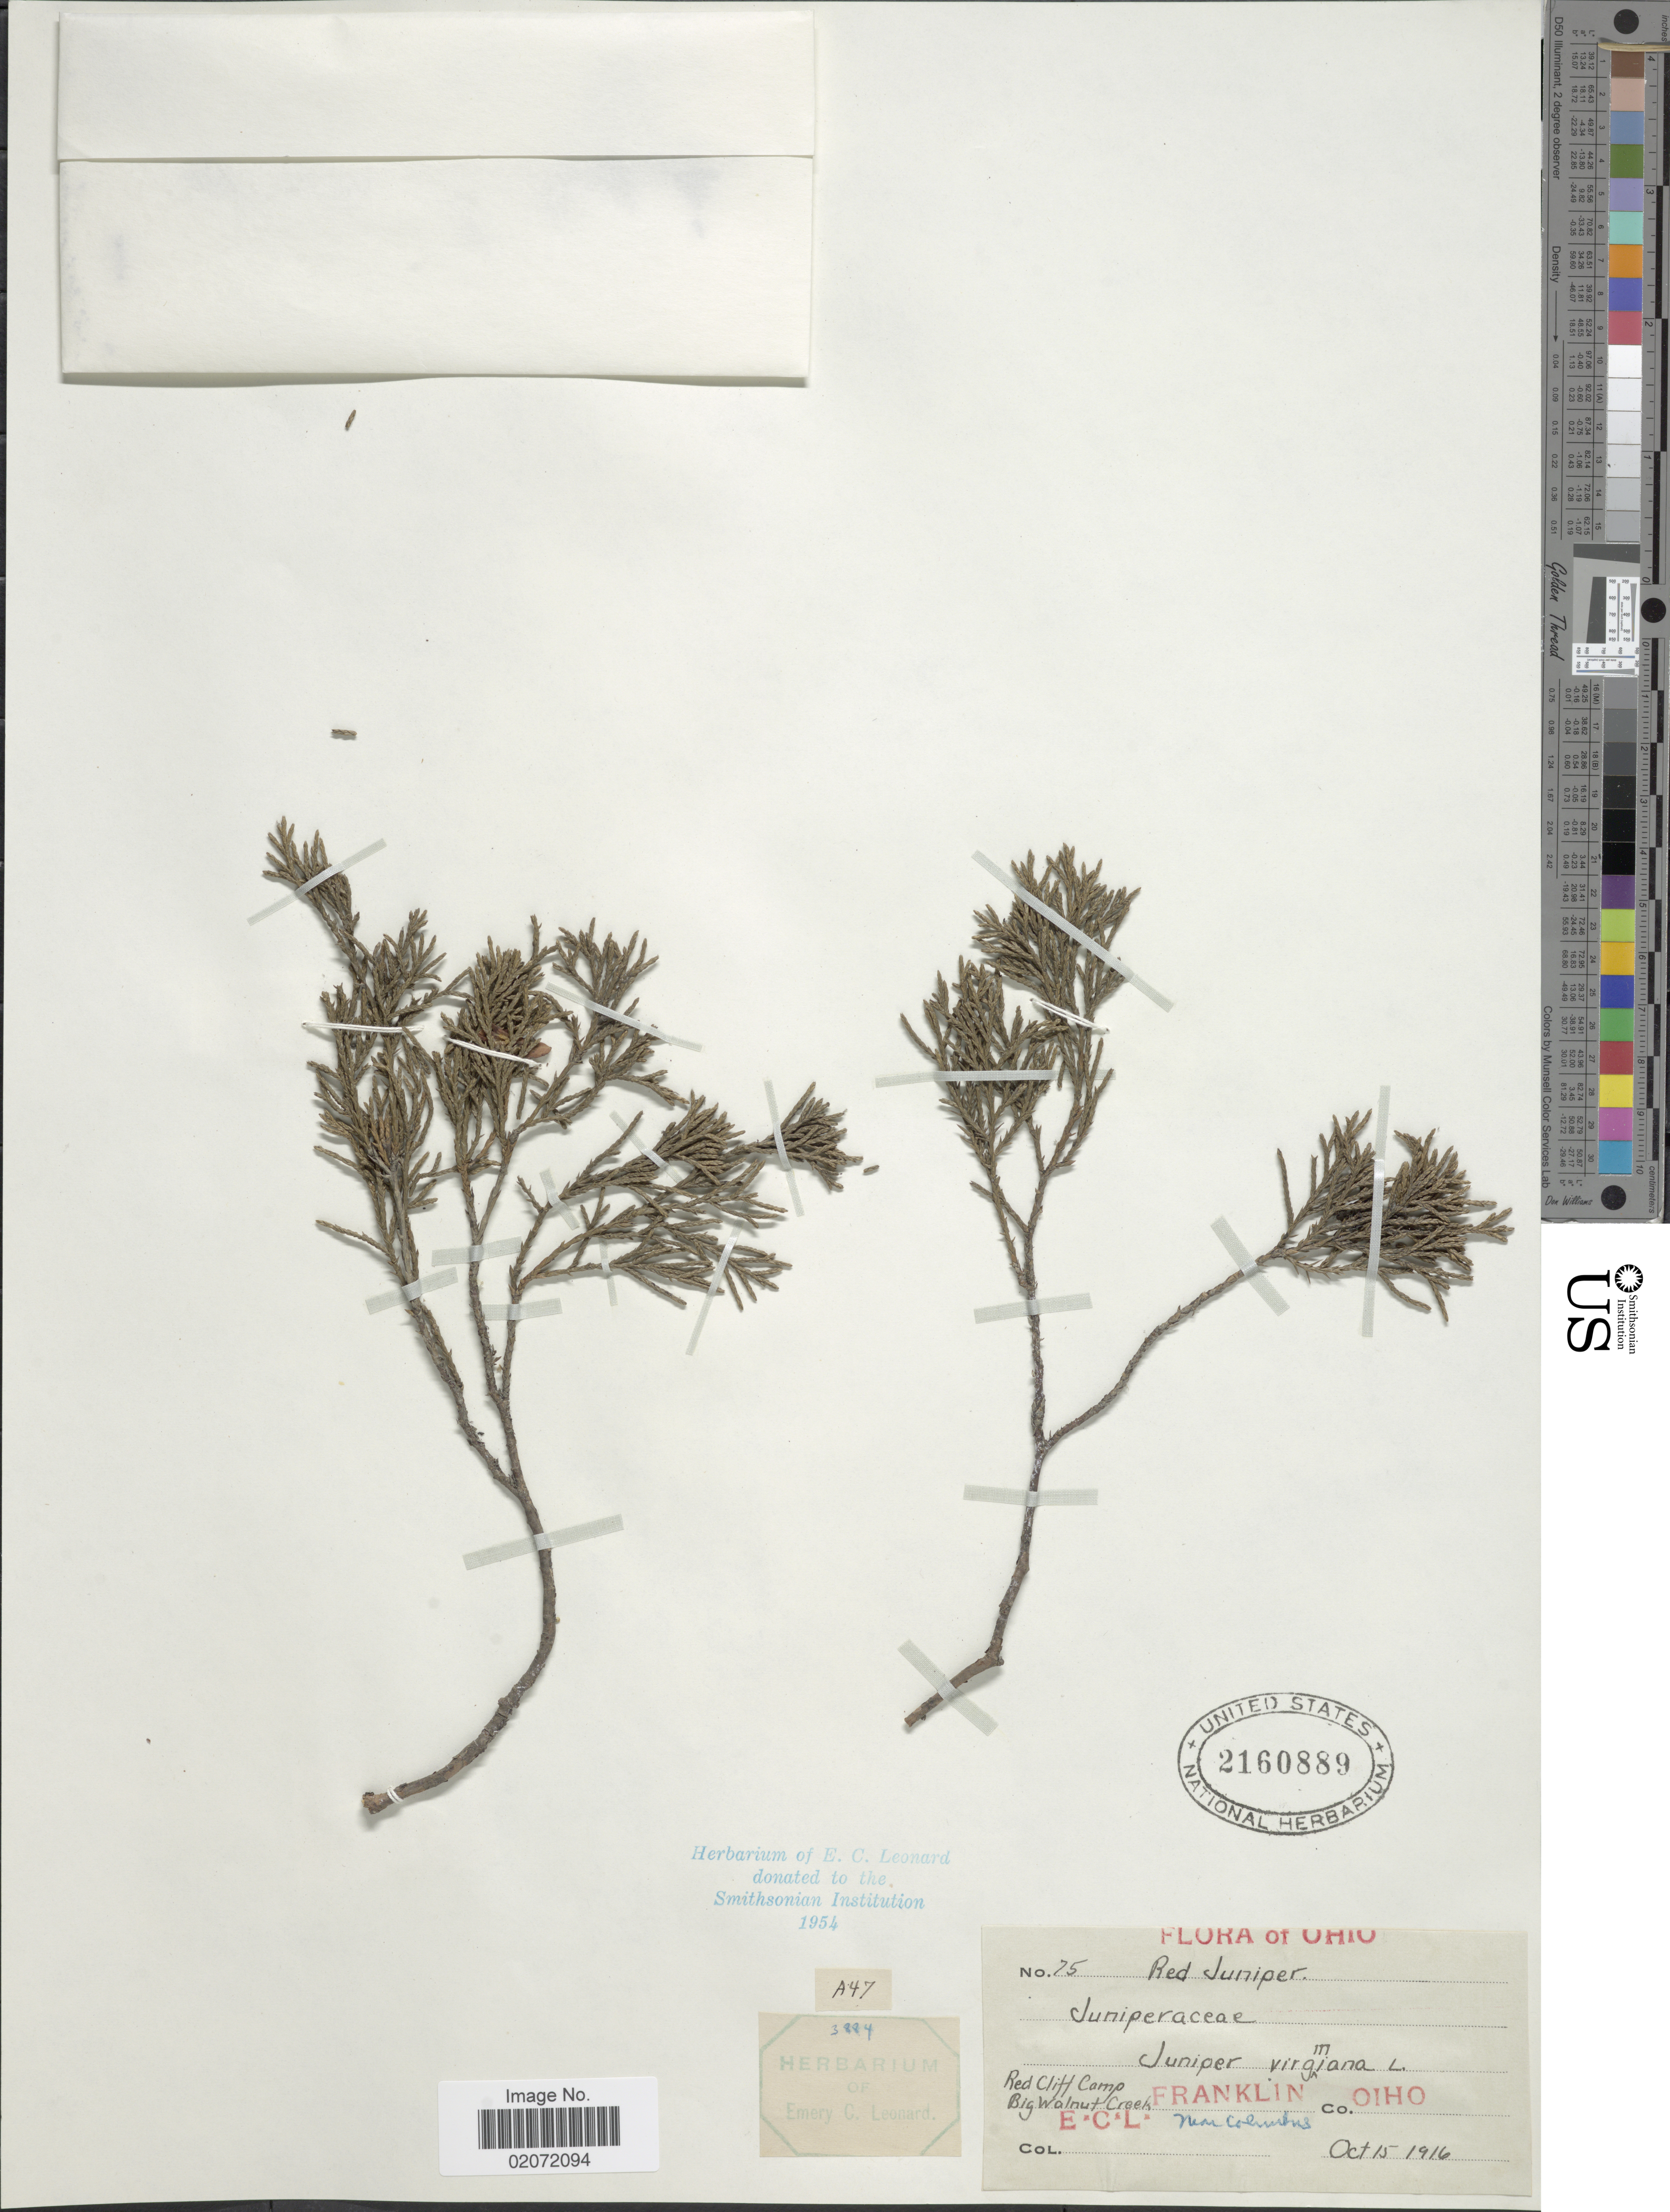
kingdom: Plantae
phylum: Tracheophyta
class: Pinopsida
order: Pinales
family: Cupressaceae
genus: Juniperus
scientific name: Juniperus virginiana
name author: L.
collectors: E. C. Leonard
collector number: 75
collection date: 1916-10-15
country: United States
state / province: Ohio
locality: Ohio, Red Cliff Camp Big Walnut Creek, Franklin, co. Ohio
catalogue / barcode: US 2160889